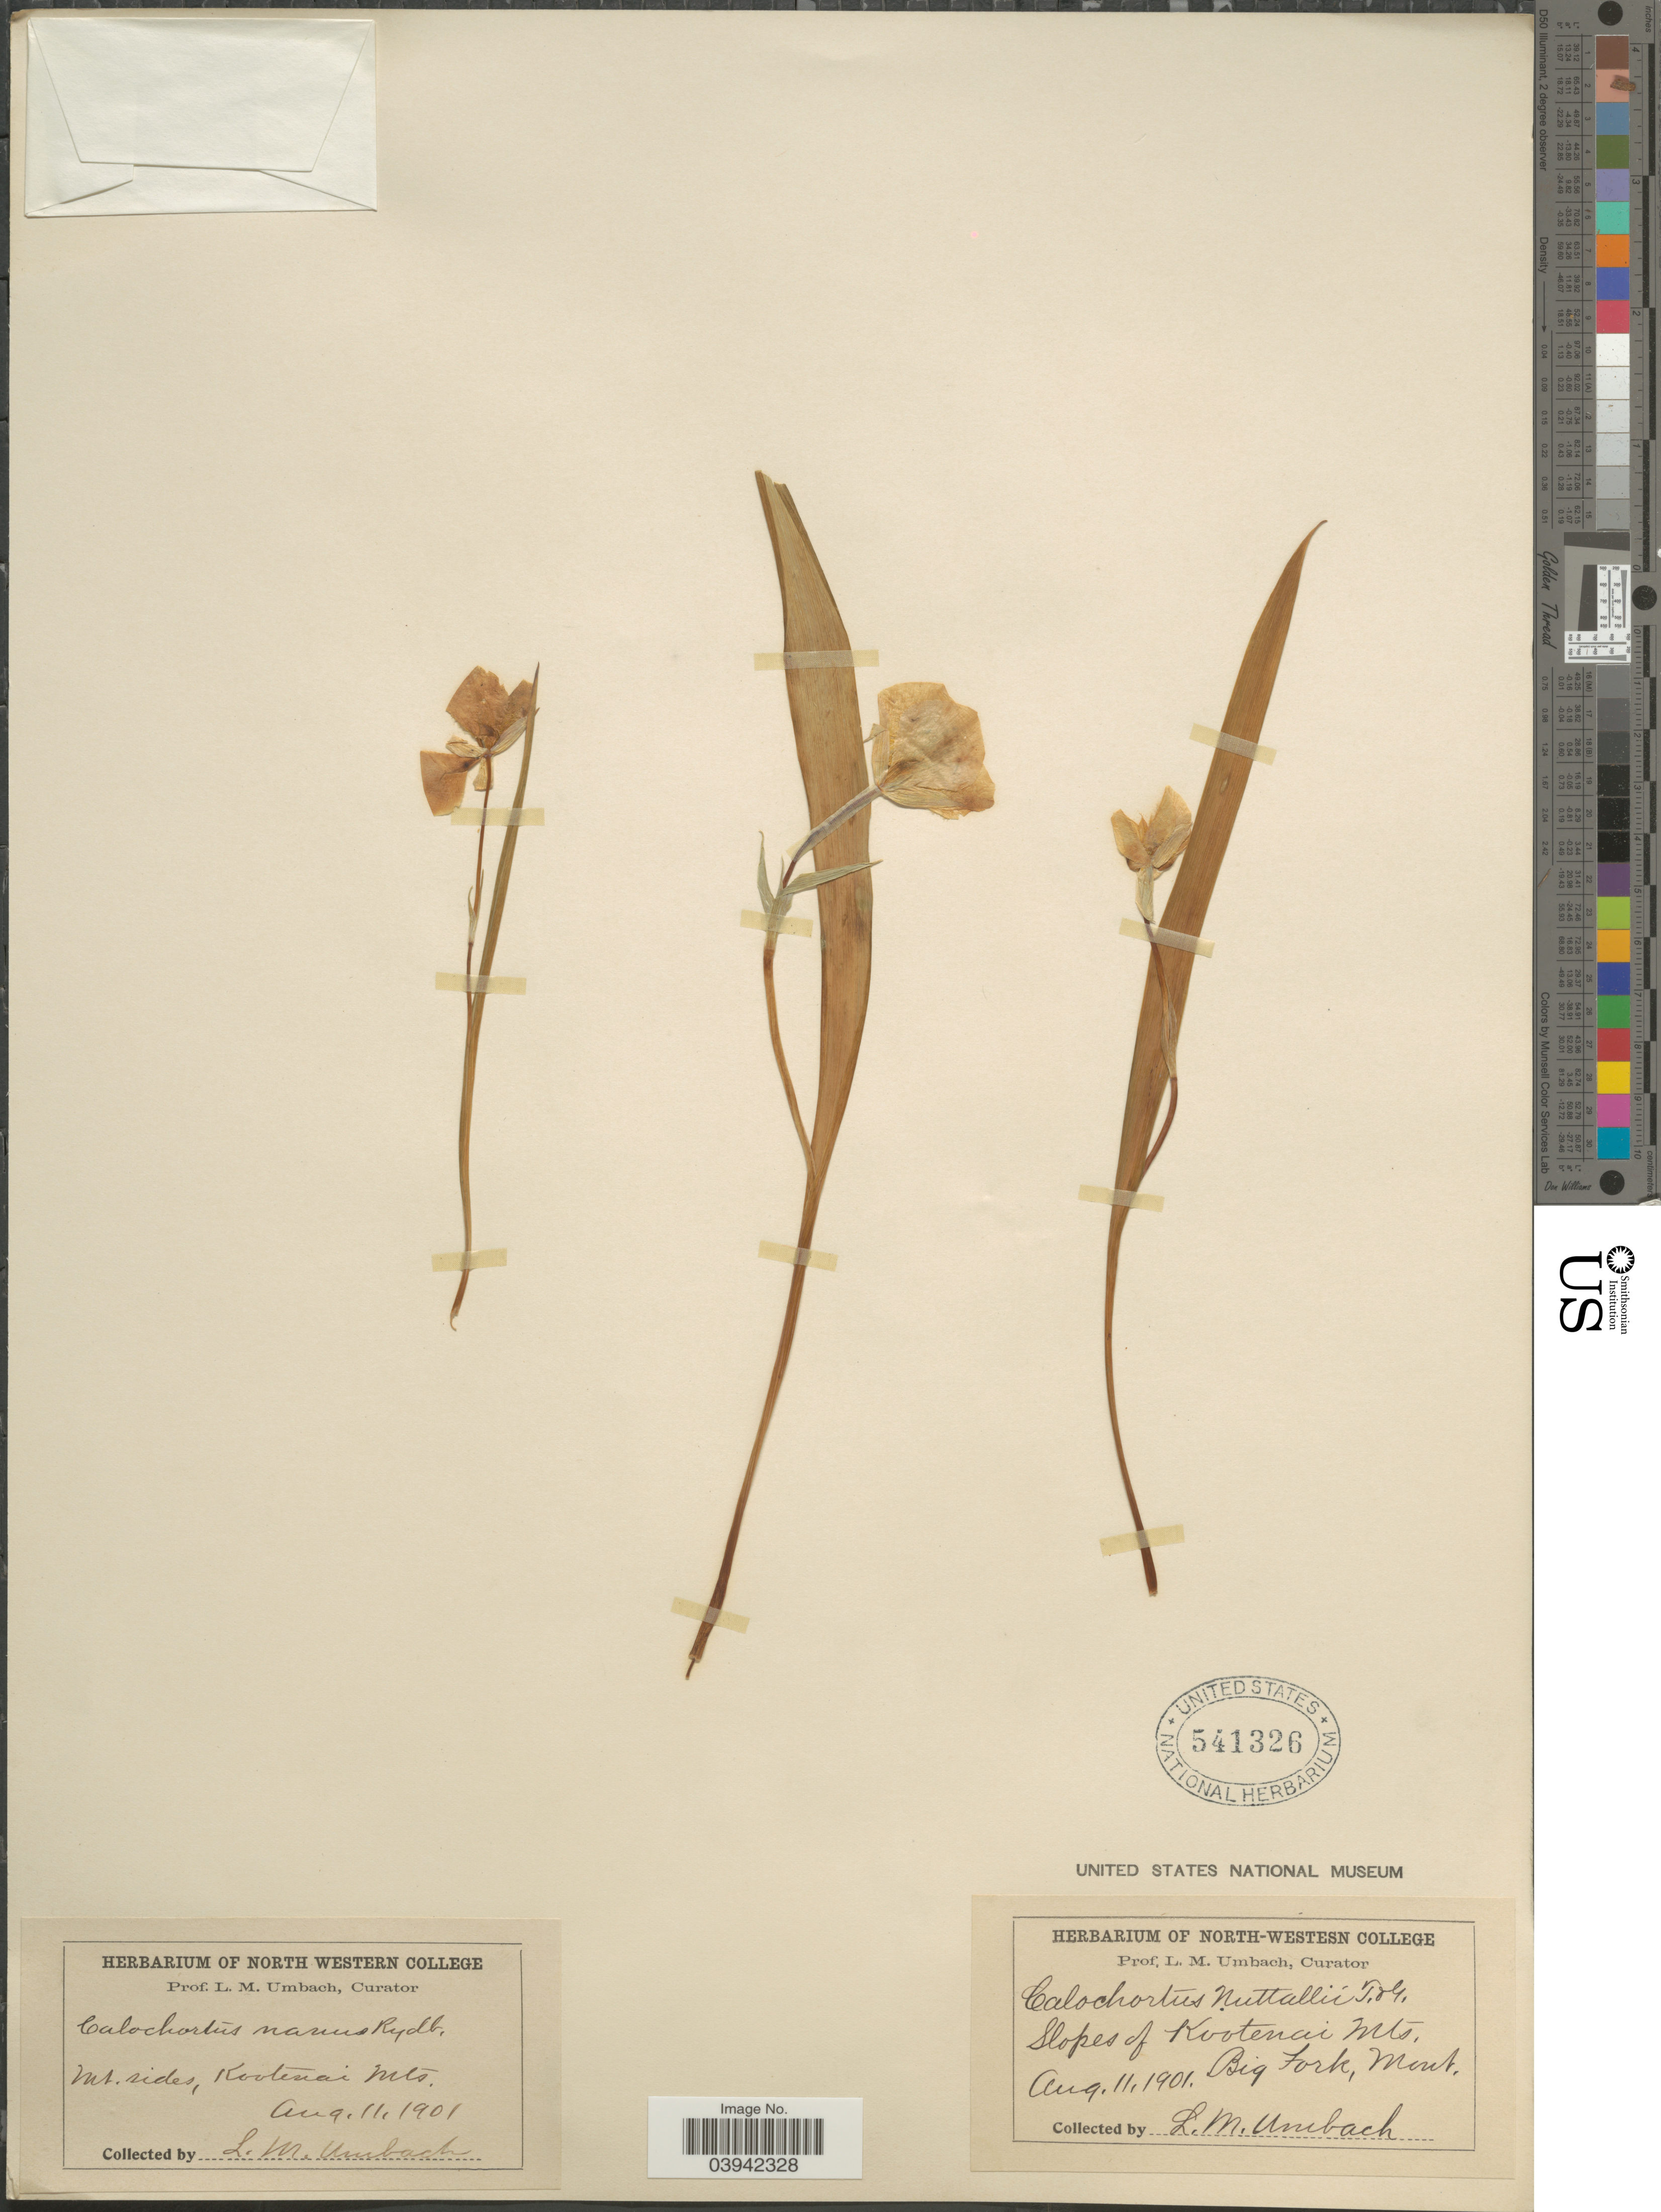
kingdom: Plantae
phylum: Tracheophyta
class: Liliopsida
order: Liliales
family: Liliaceae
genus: Calochortus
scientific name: Calochortus apiculatus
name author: Baker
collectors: L. M. Umbach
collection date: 1904-08-11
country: United States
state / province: Montana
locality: Slopes of Kootenai Mts. Big Fork. Mt. sides.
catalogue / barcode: US 541326